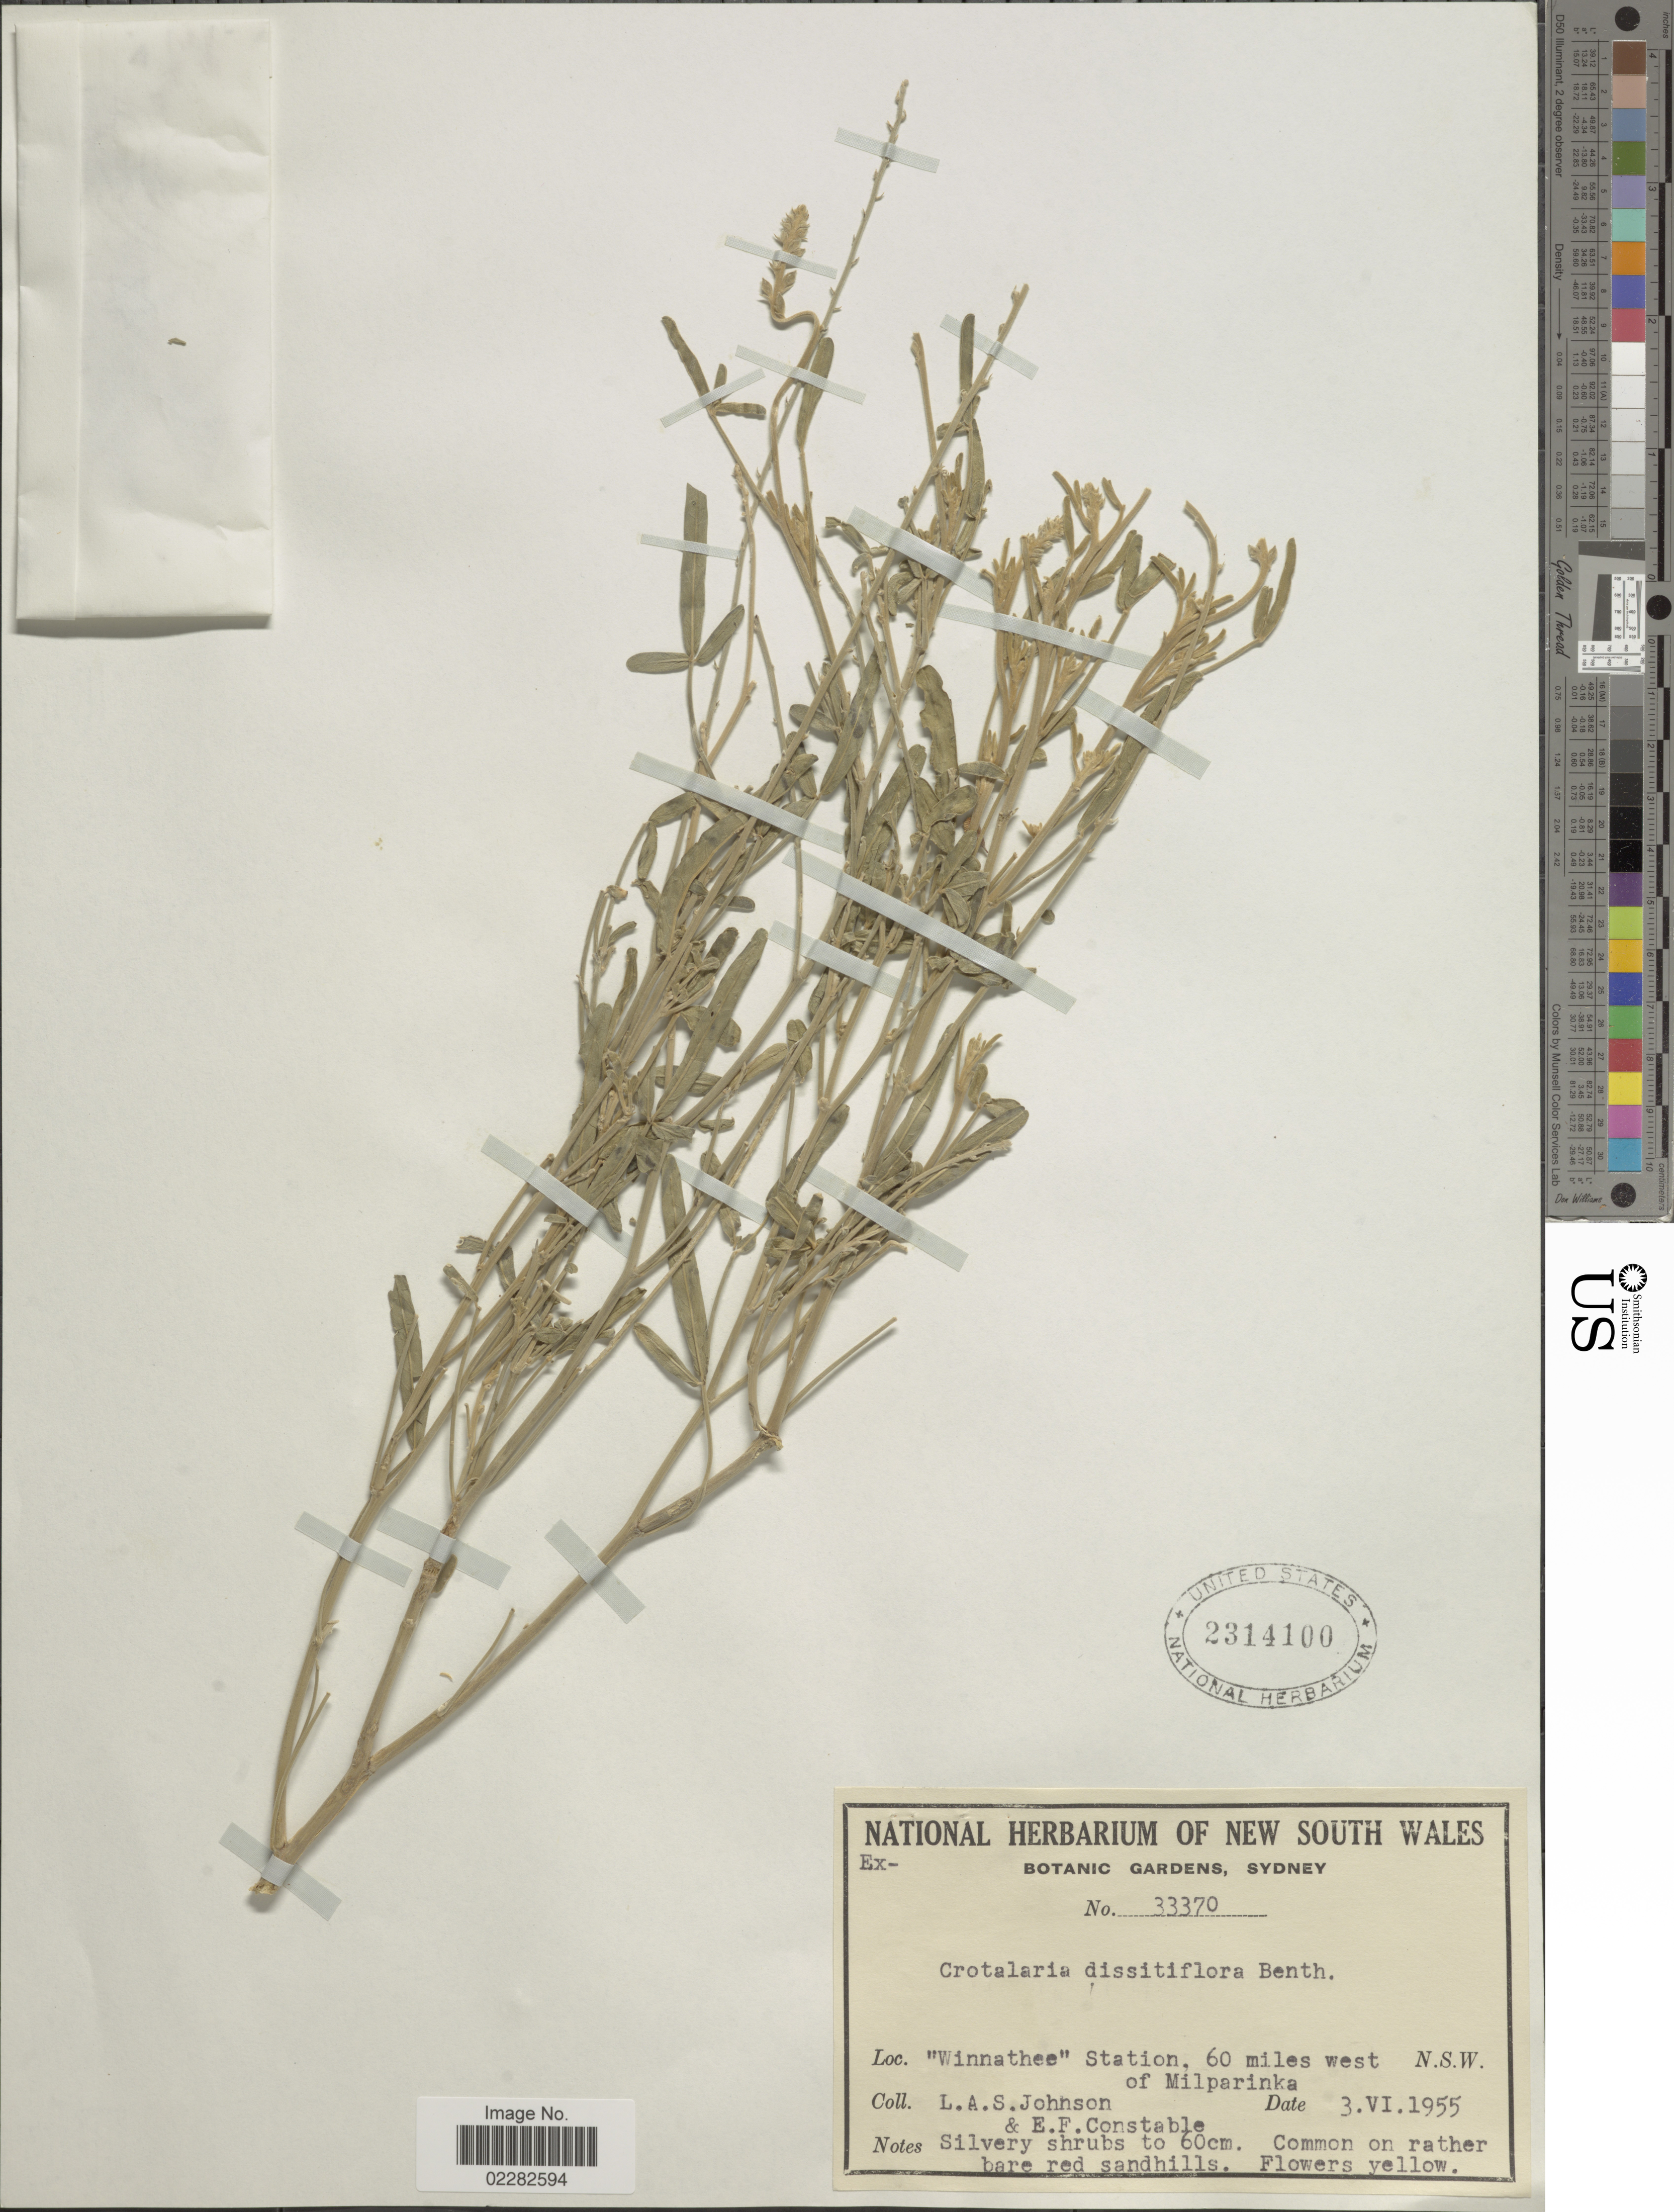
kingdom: Plantae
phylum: Tracheophyta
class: Magnoliopsida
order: Fabales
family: Fabaceae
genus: Crotalaria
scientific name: Crotalaria dissitiflora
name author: Benth.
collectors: L. A. S. Johnson & E. F. Constable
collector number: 33370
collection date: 1955-06-03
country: Australia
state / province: New South Wales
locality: Winnathee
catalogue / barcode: US 2314100